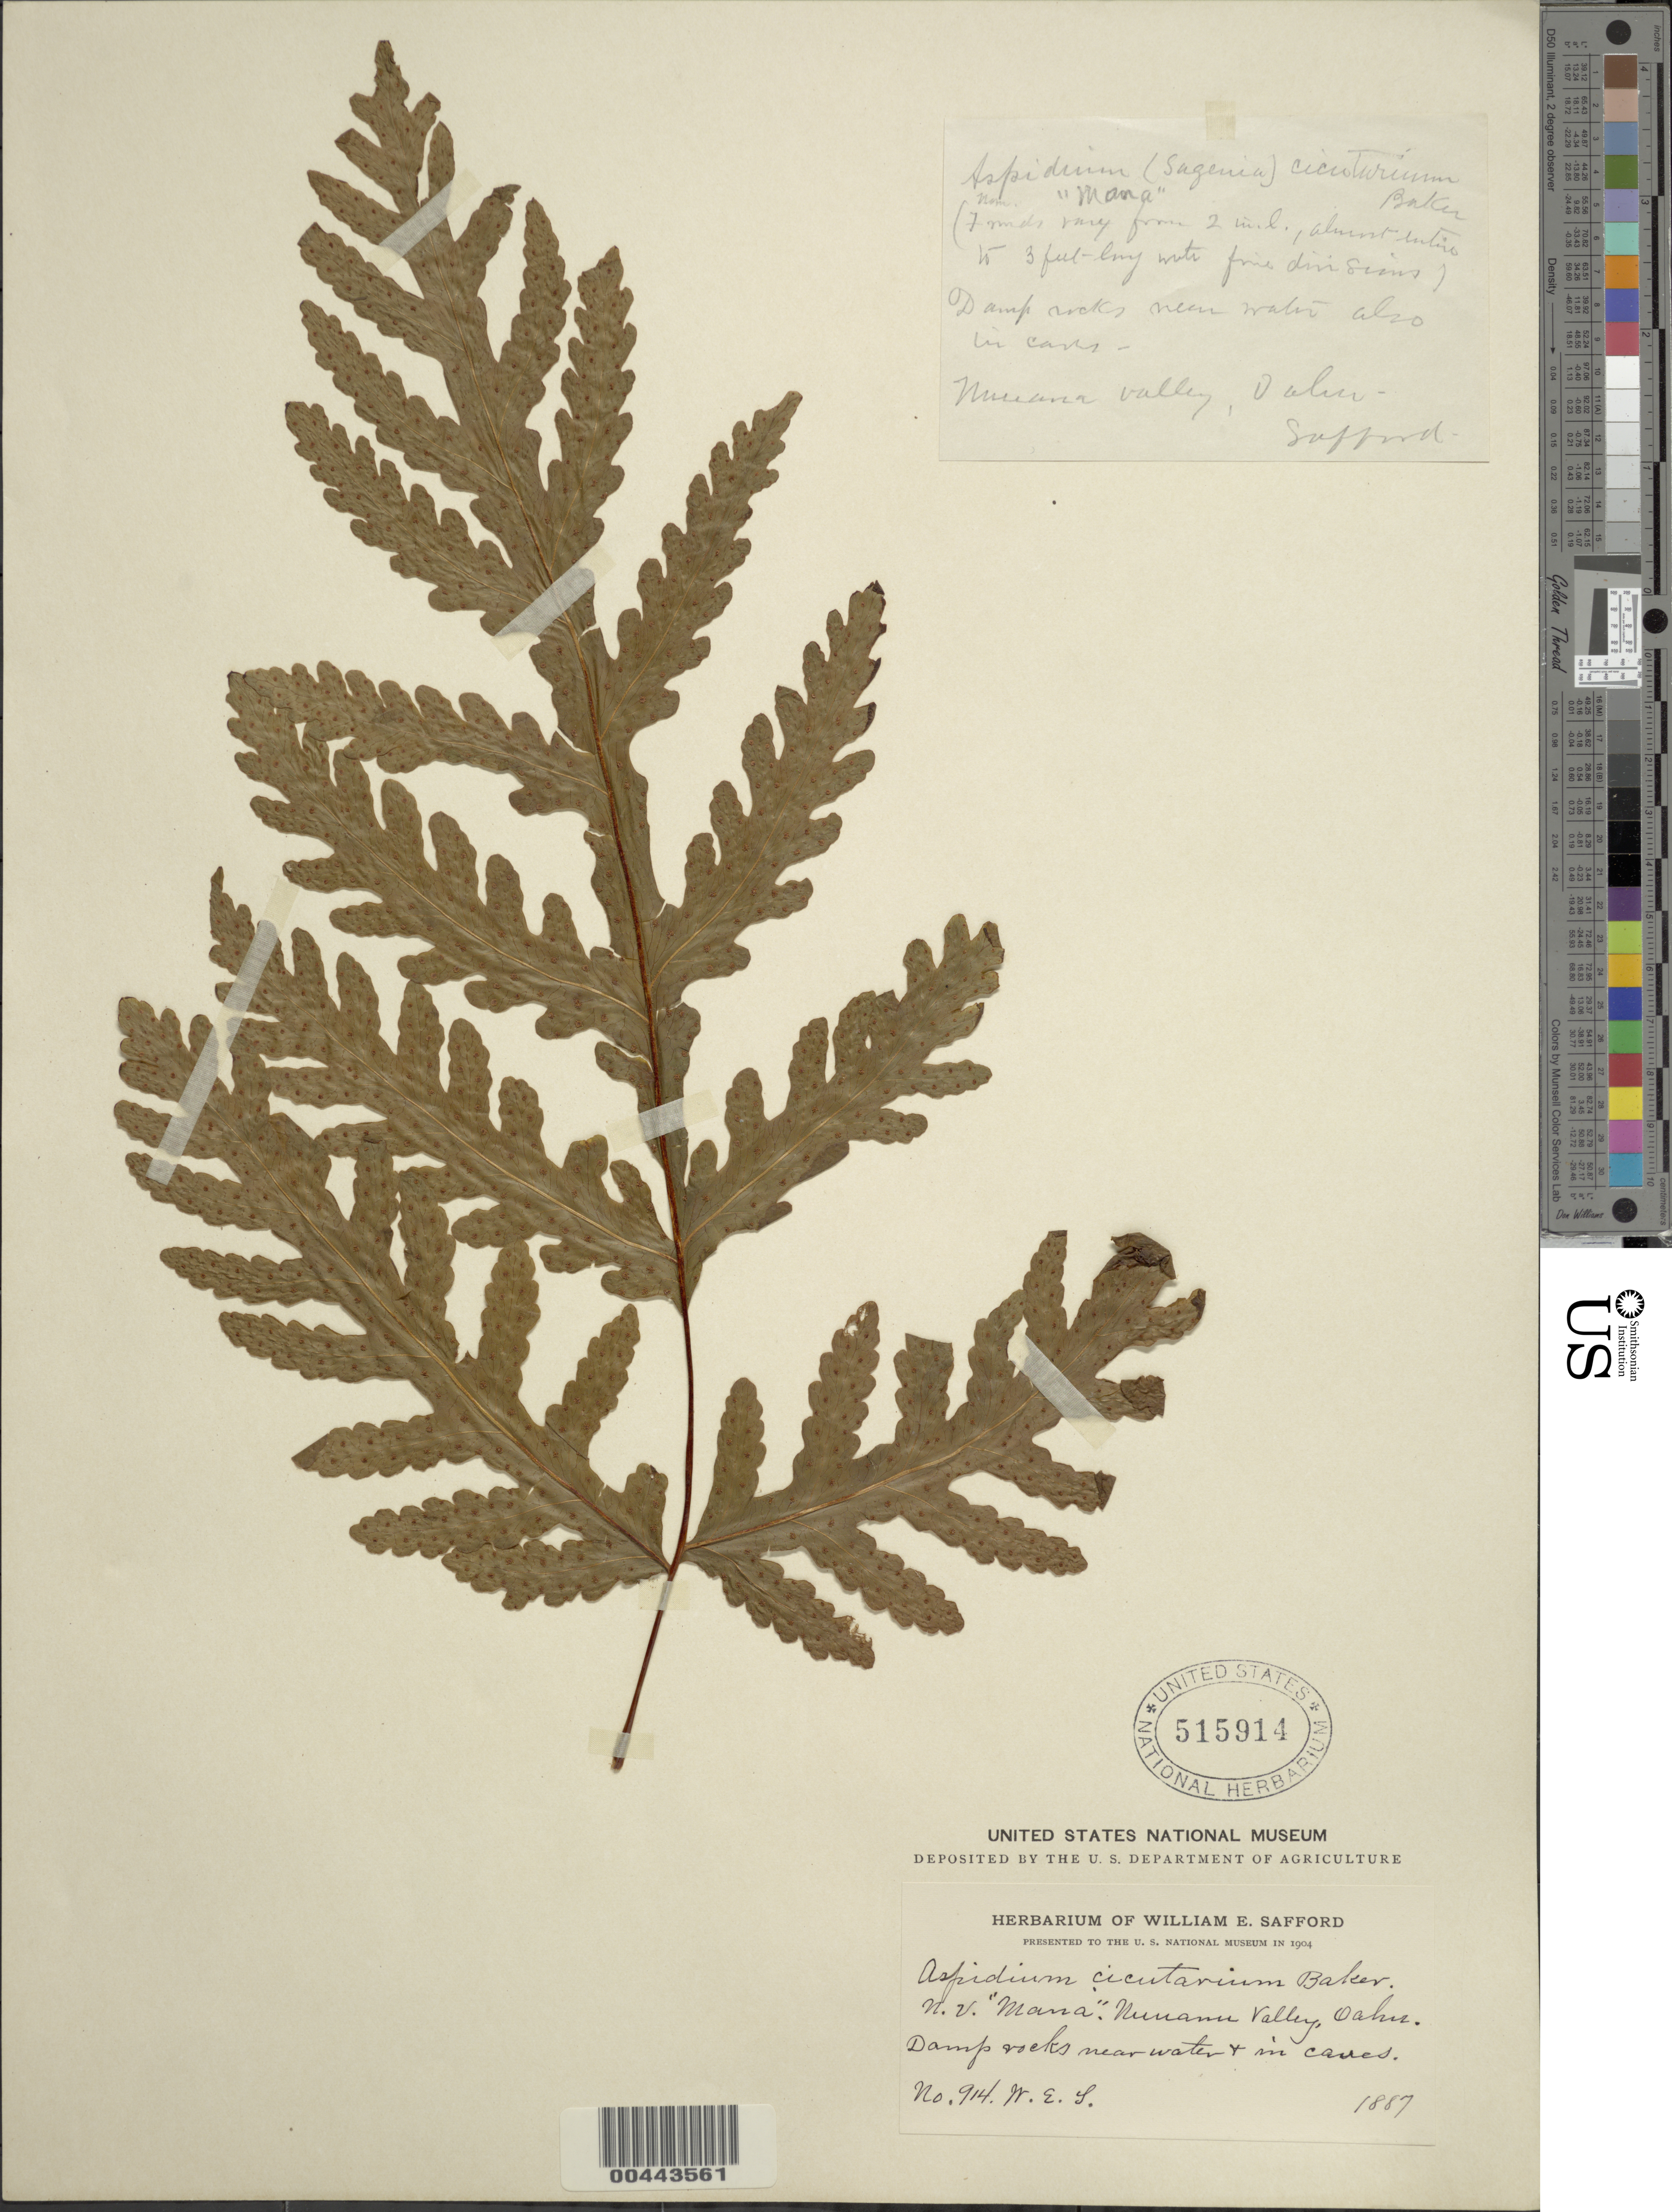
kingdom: Plantae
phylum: Tracheophyta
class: Polypodiopsida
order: Polypodiales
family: Tectariaceae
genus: Tectaria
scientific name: Tectaria gaudichaudii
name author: (Mett.) Maxon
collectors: W. E. Safford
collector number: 914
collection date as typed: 1887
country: United States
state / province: Hawaii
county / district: Honolulu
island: Oahu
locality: Nuuanu Valley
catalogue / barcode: US 515914